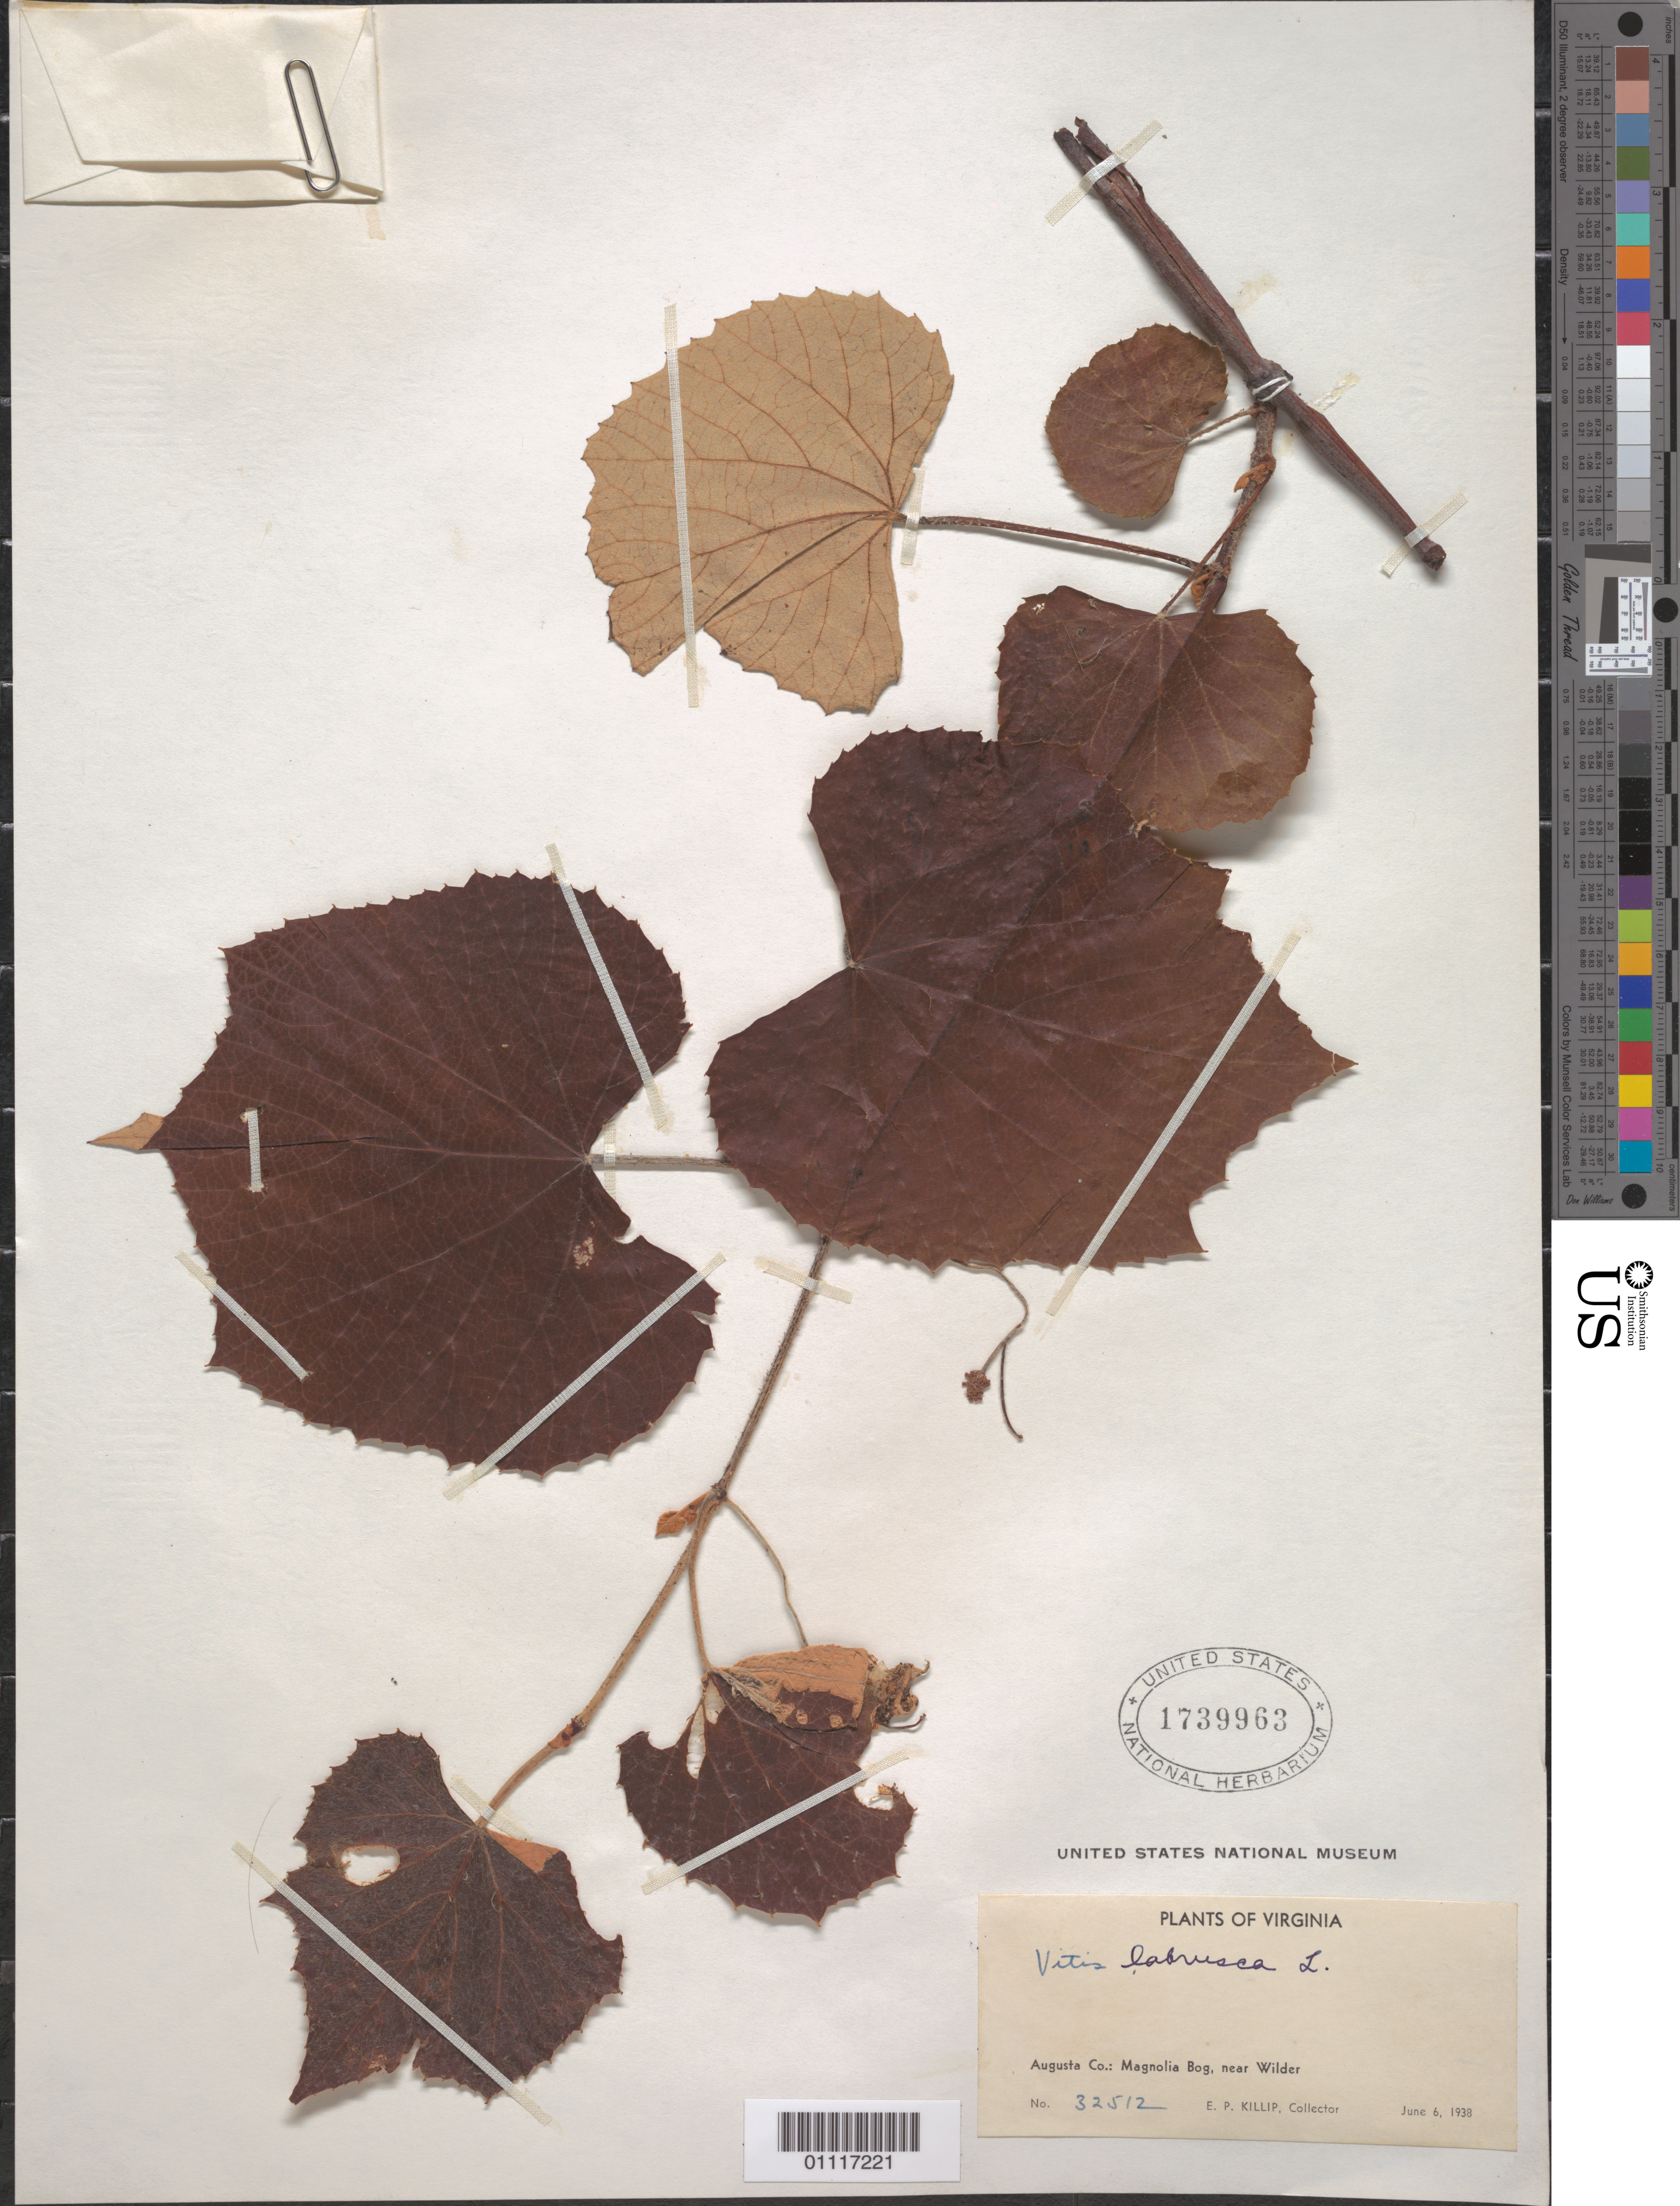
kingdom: Plantae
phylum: Tracheophyta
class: Magnoliopsida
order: Vitales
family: Vitaceae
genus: Vitis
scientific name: Vitis labrusca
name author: L.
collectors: E. P. Killip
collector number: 32512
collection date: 1938-06-06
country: United States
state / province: Virginia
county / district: Augusta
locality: Magnolia Bog, near Wilder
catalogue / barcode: US 1739963